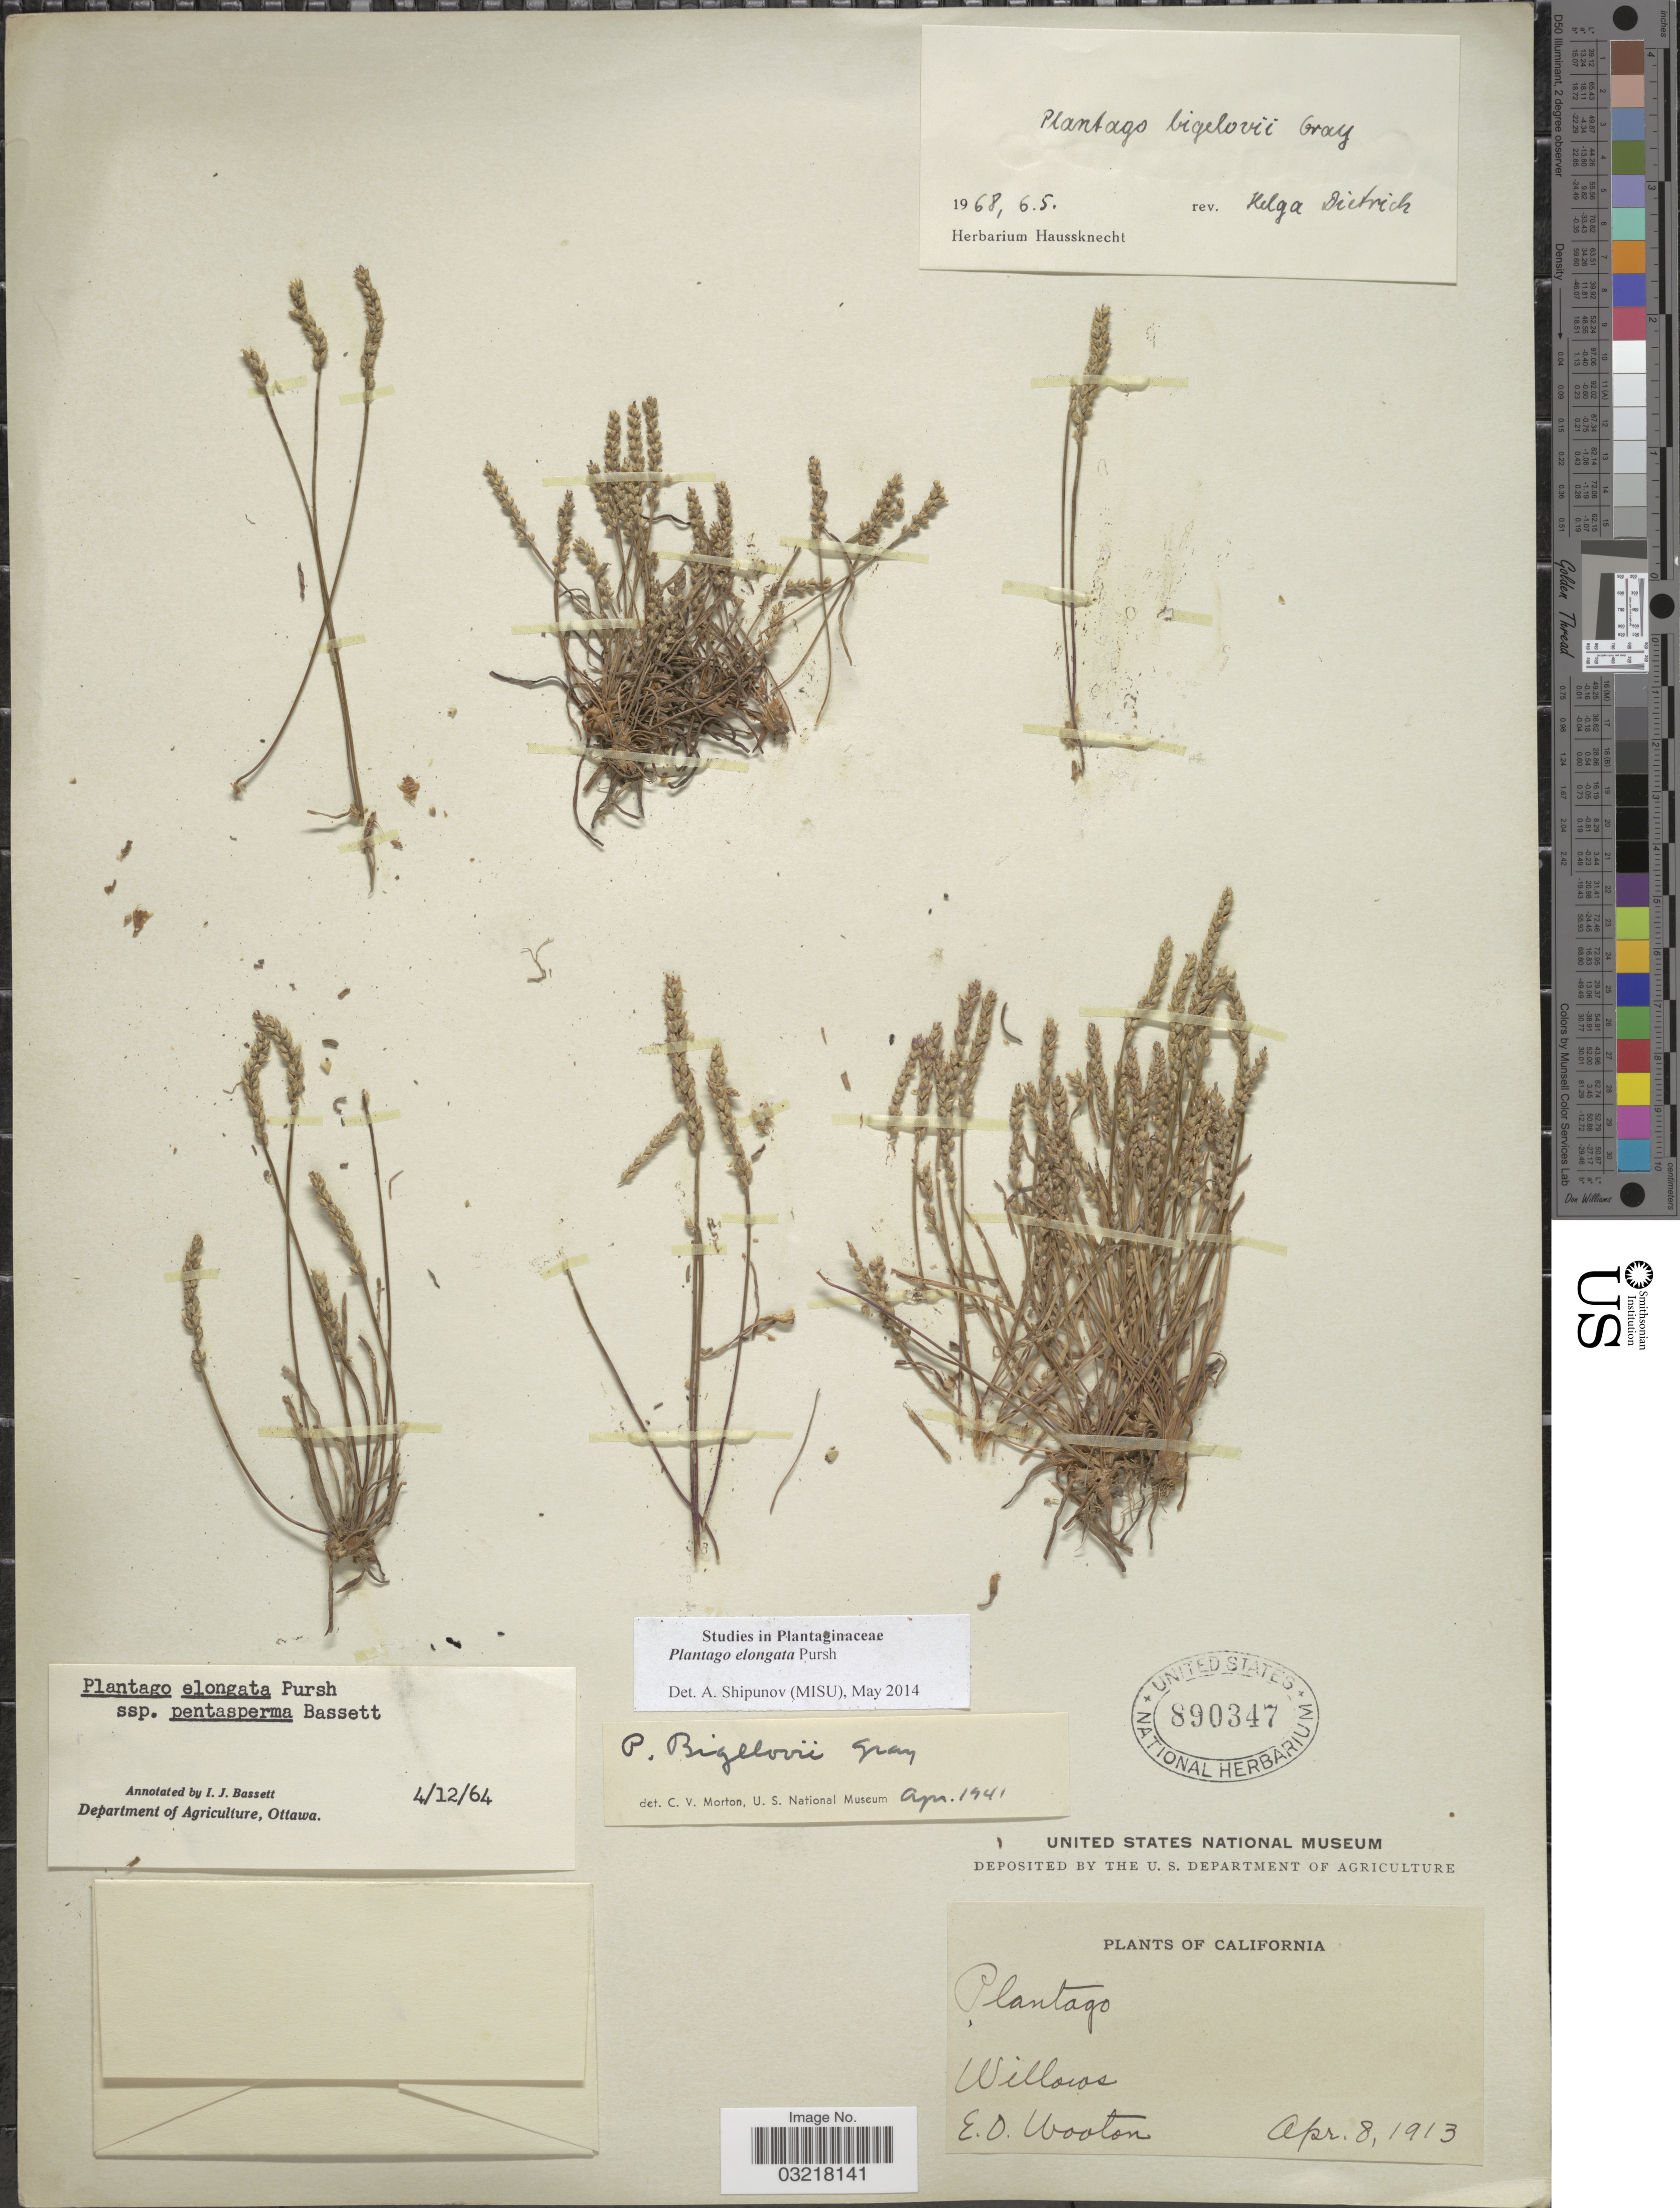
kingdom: Plantae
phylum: Tracheophyta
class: Magnoliopsida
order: Lamiales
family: Plantaginaceae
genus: Plantago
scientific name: Plantago elongata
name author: Pursh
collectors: E. O. Wooton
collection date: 1913-04-08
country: United States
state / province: California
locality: Willows.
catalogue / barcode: US 890347